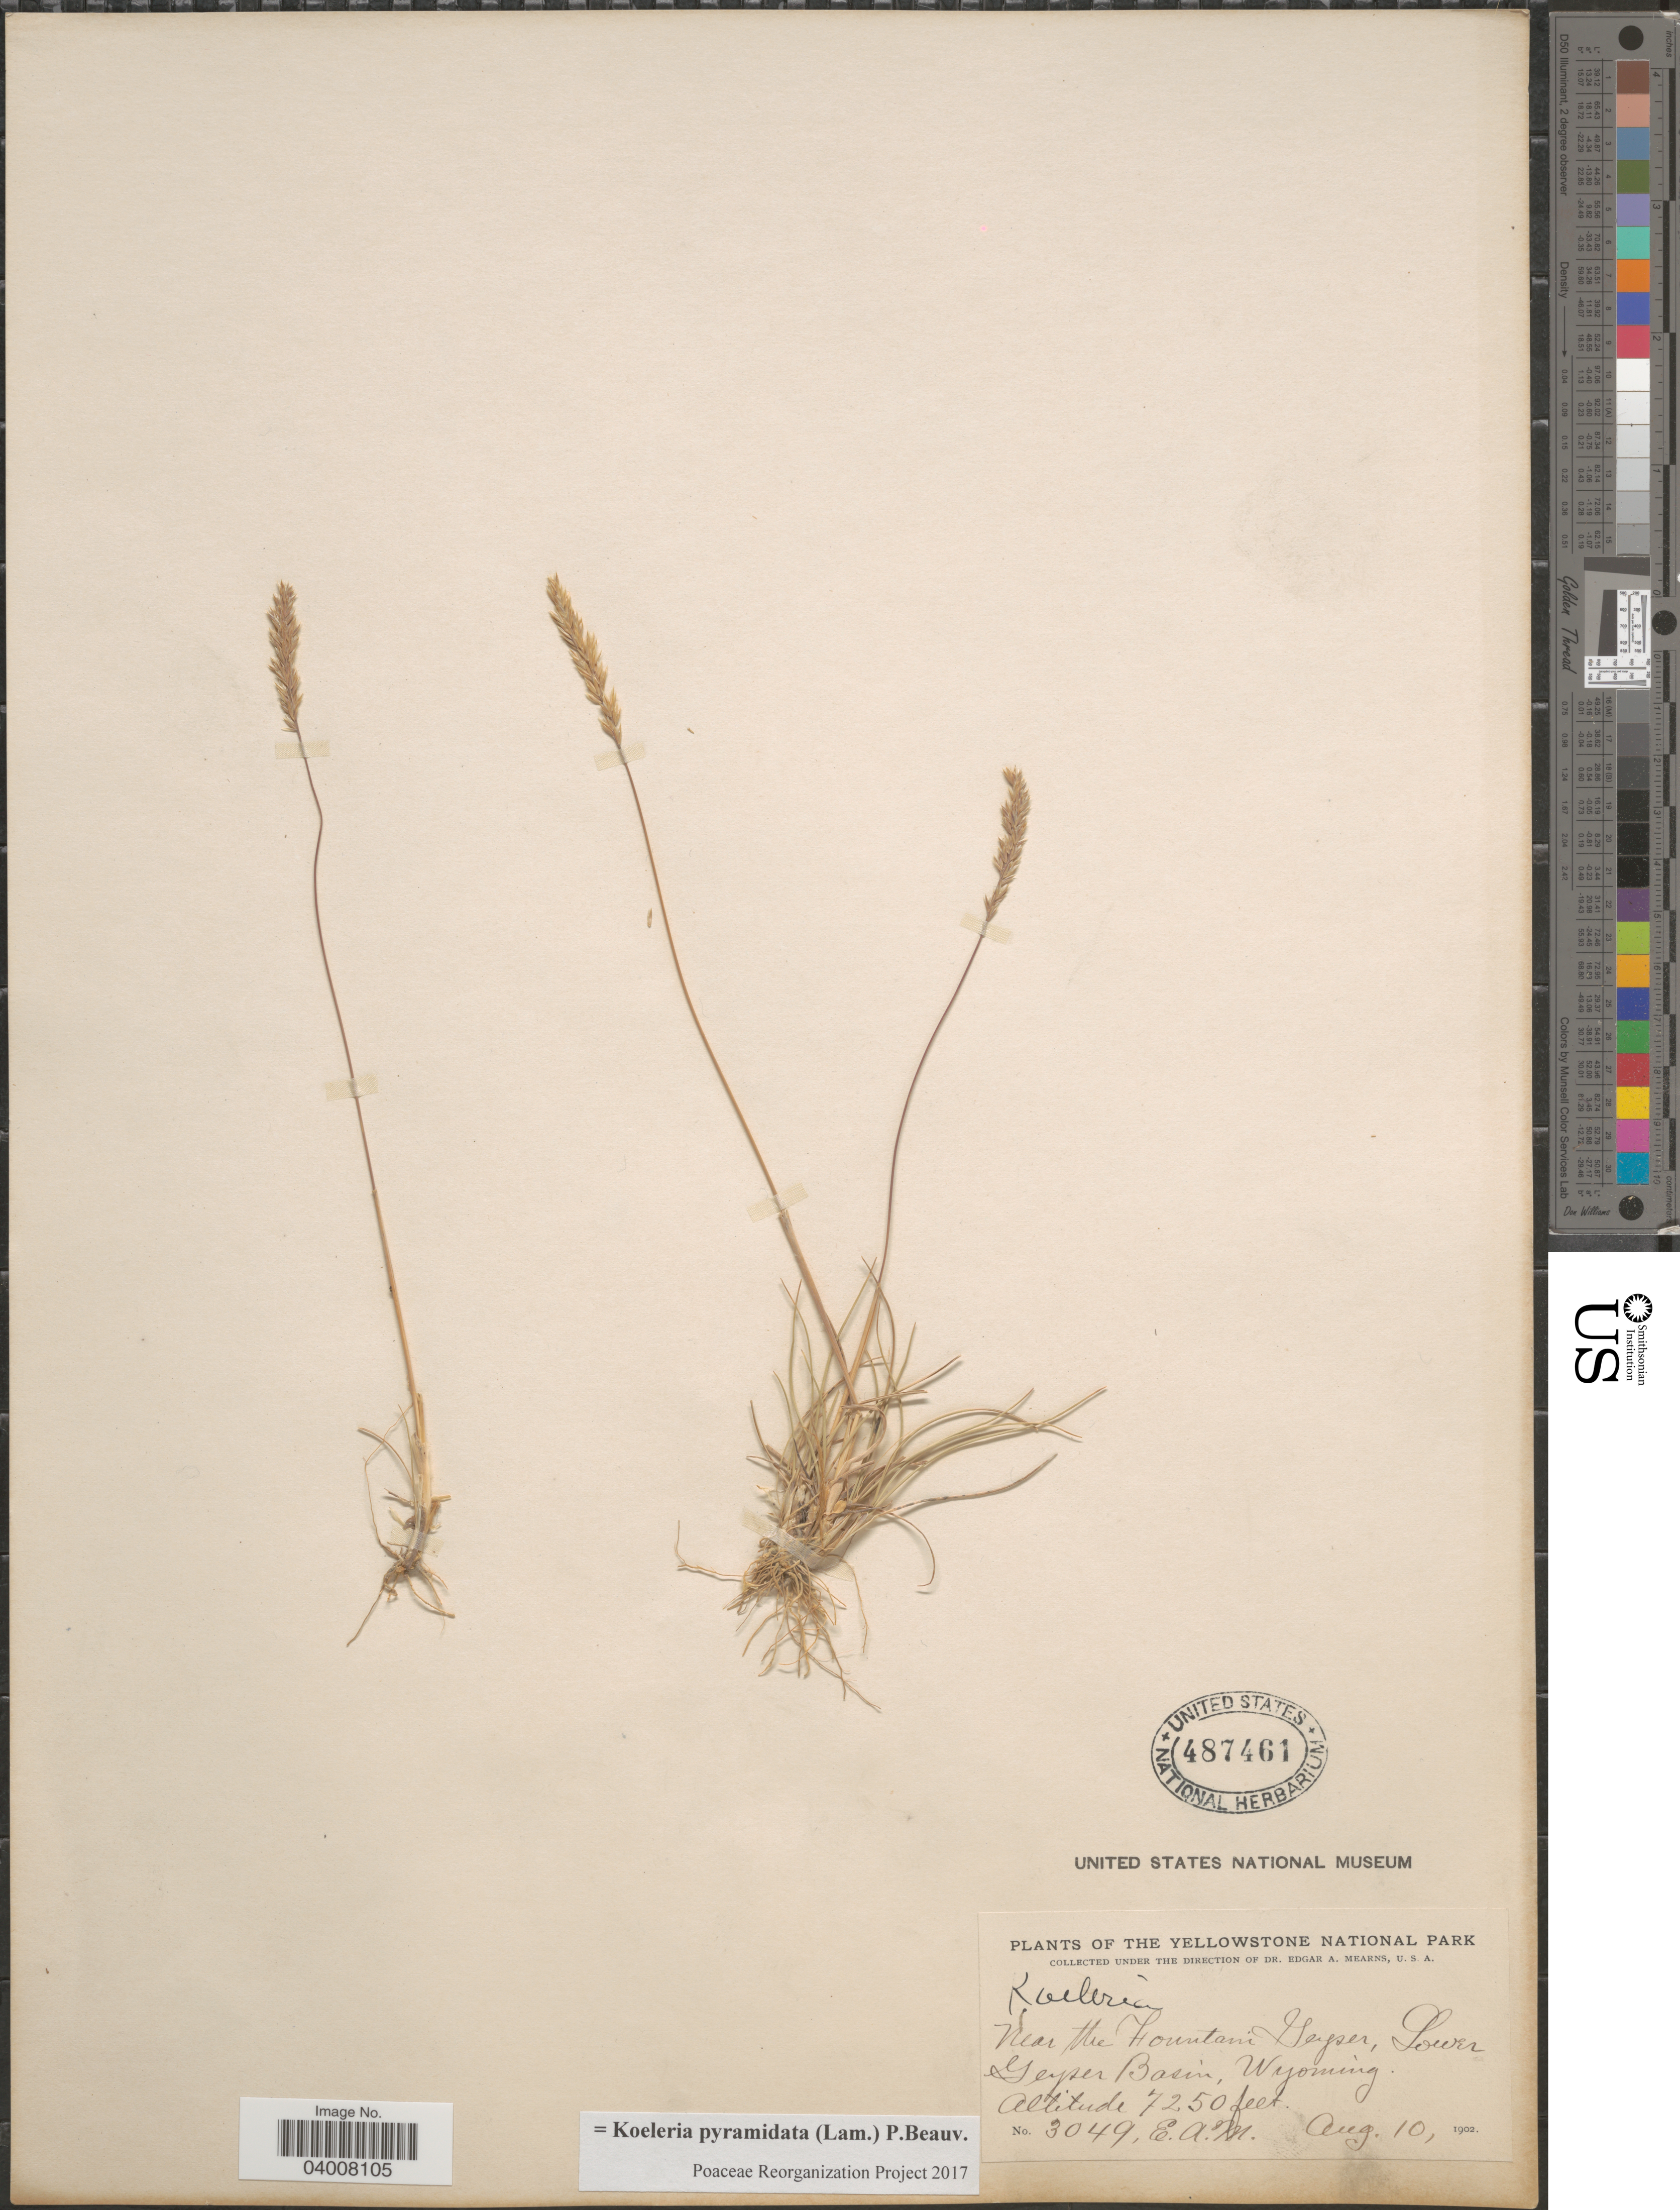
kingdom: Plantae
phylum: Tracheophyta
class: Liliopsida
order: Poales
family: Poaceae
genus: Koeleria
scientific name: Koeleria pyramidata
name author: (Lam.) P. Beauv.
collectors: E. A. Mearns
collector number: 3049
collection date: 1902-08-10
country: United States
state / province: Wyoming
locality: Yellowstone National Park. Near the Fountain Geyser, Lower Geyser Basin.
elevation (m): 2210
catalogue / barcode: US 487461